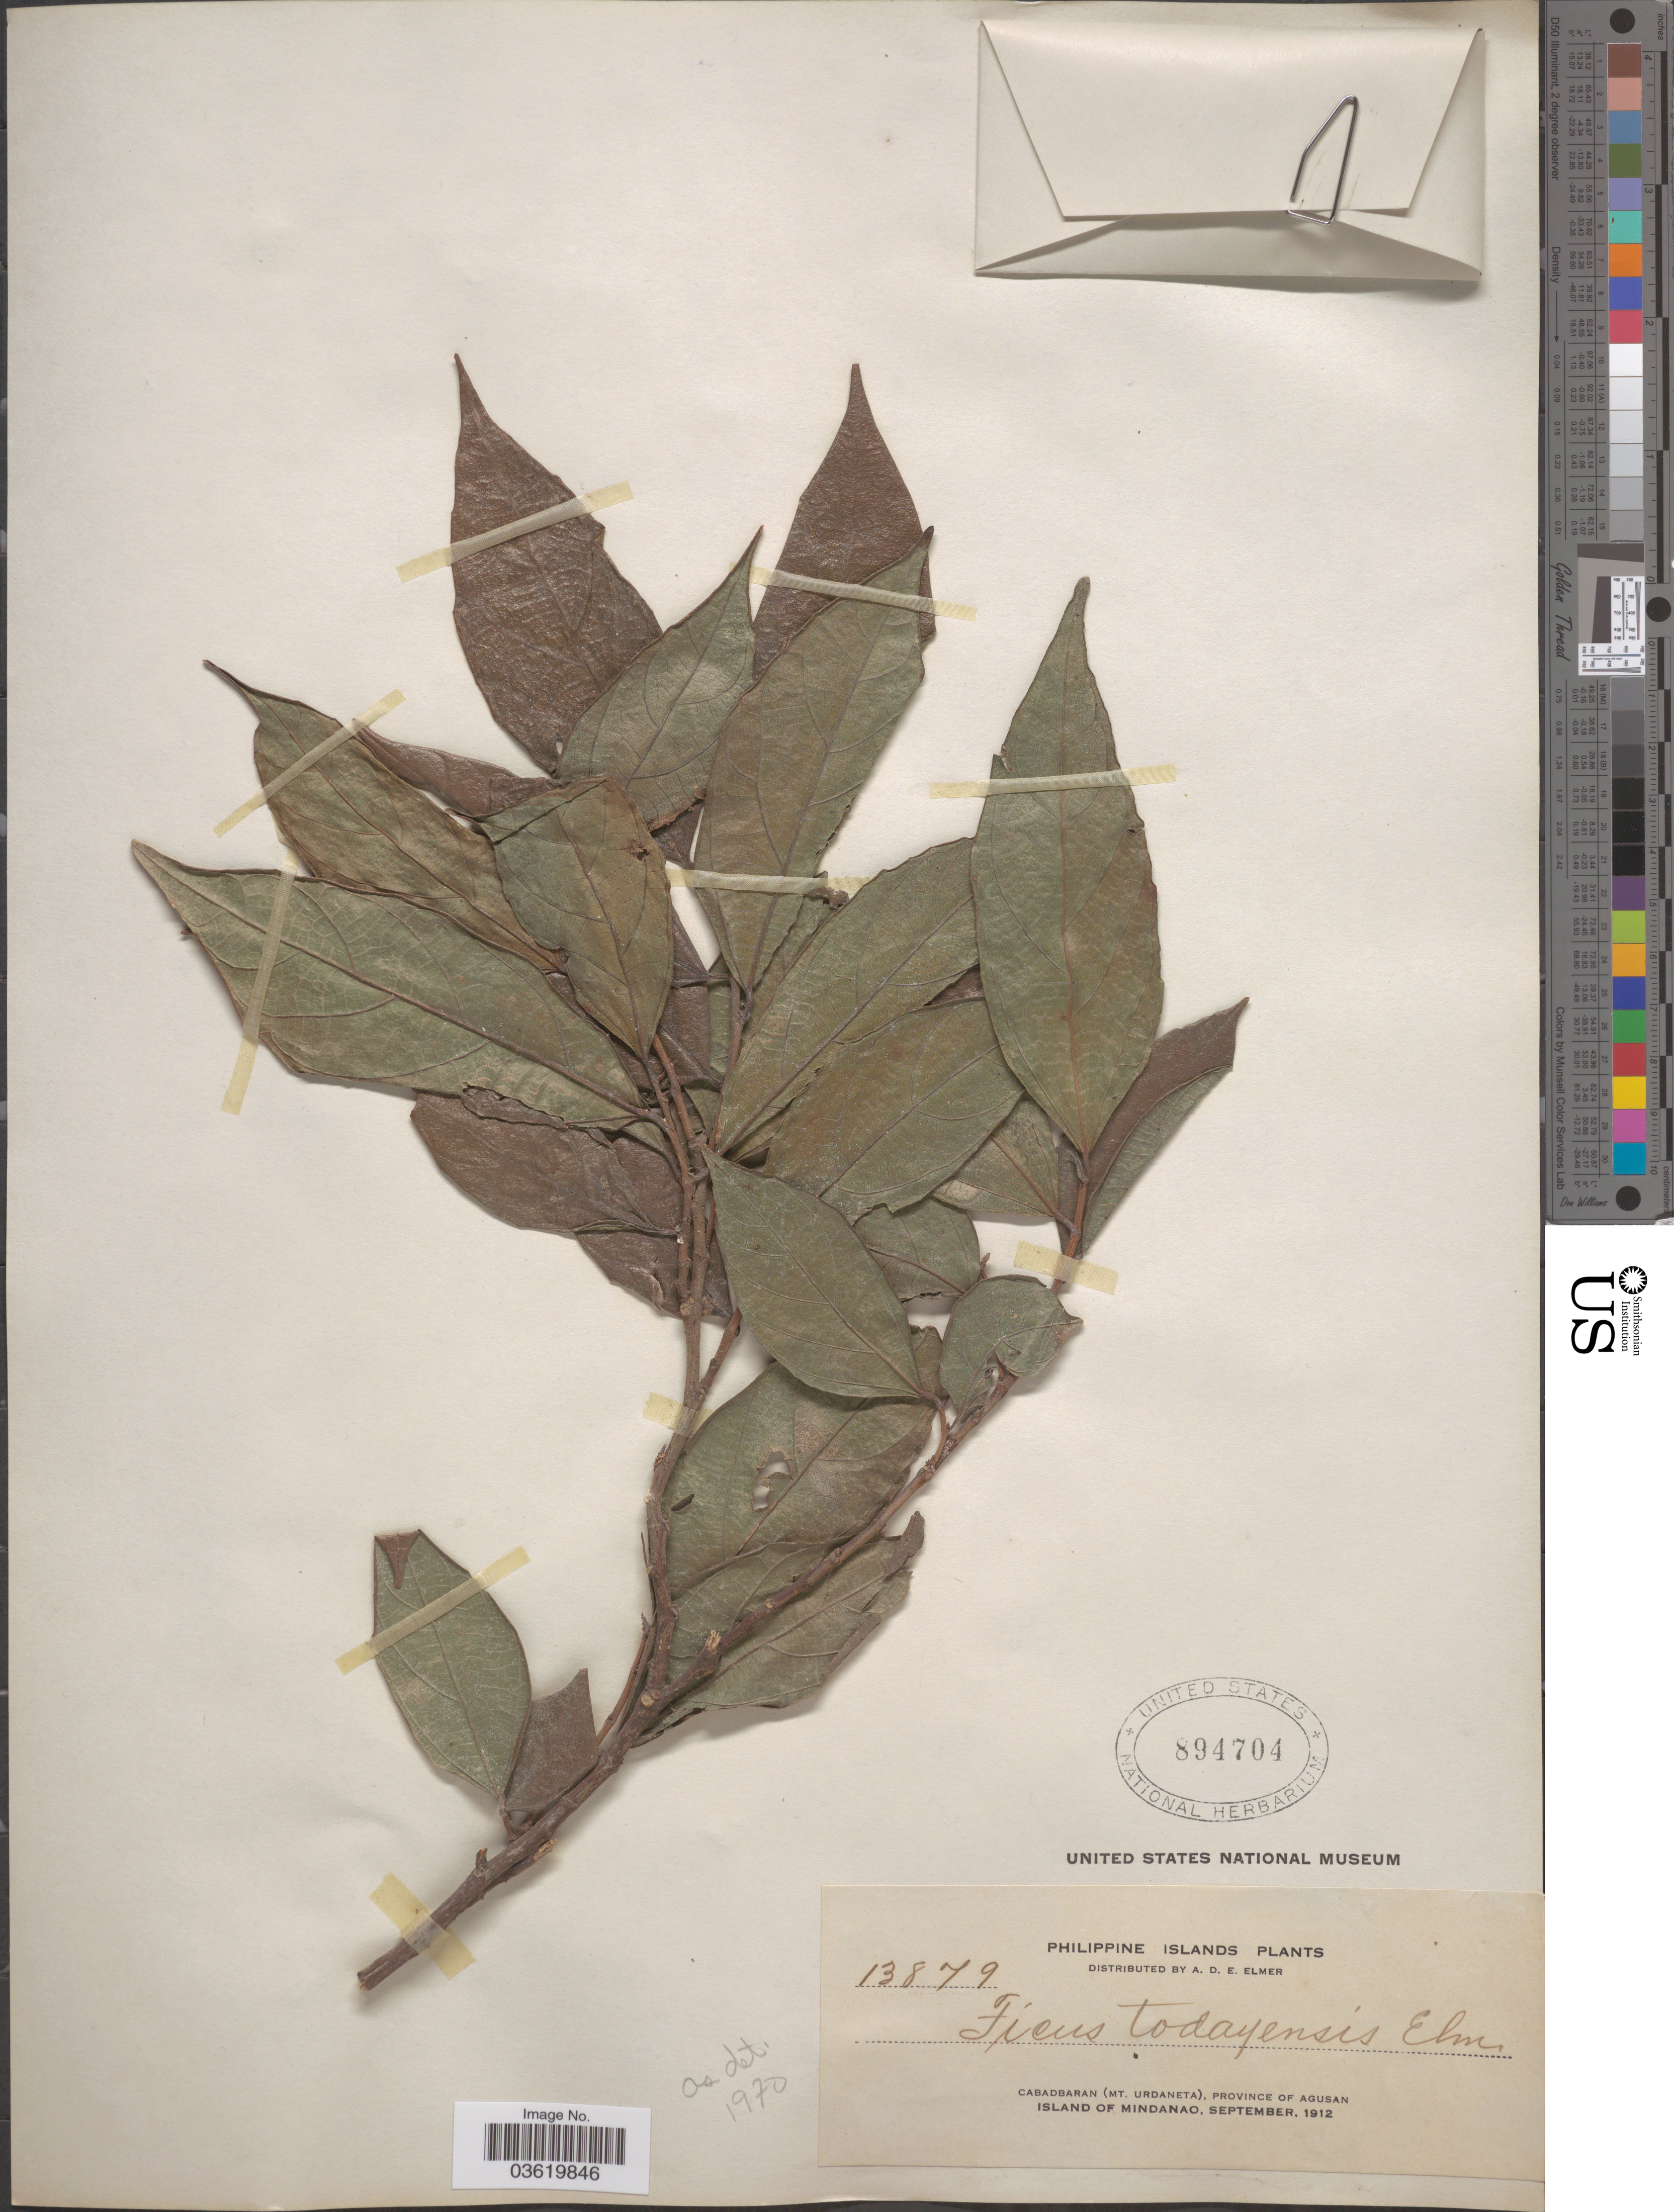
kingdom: Plantae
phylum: Tracheophyta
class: Magnoliopsida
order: Rosales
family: Moraceae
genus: Ficus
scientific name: Ficus todayensis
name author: Elmer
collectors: A. D. E. Elmer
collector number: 13879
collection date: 1912-09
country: Philippines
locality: Philippine Islands. Cabadbaran (Mt. Urdaneta), Province of Agusan. Island of Mindanao.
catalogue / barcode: US 894704